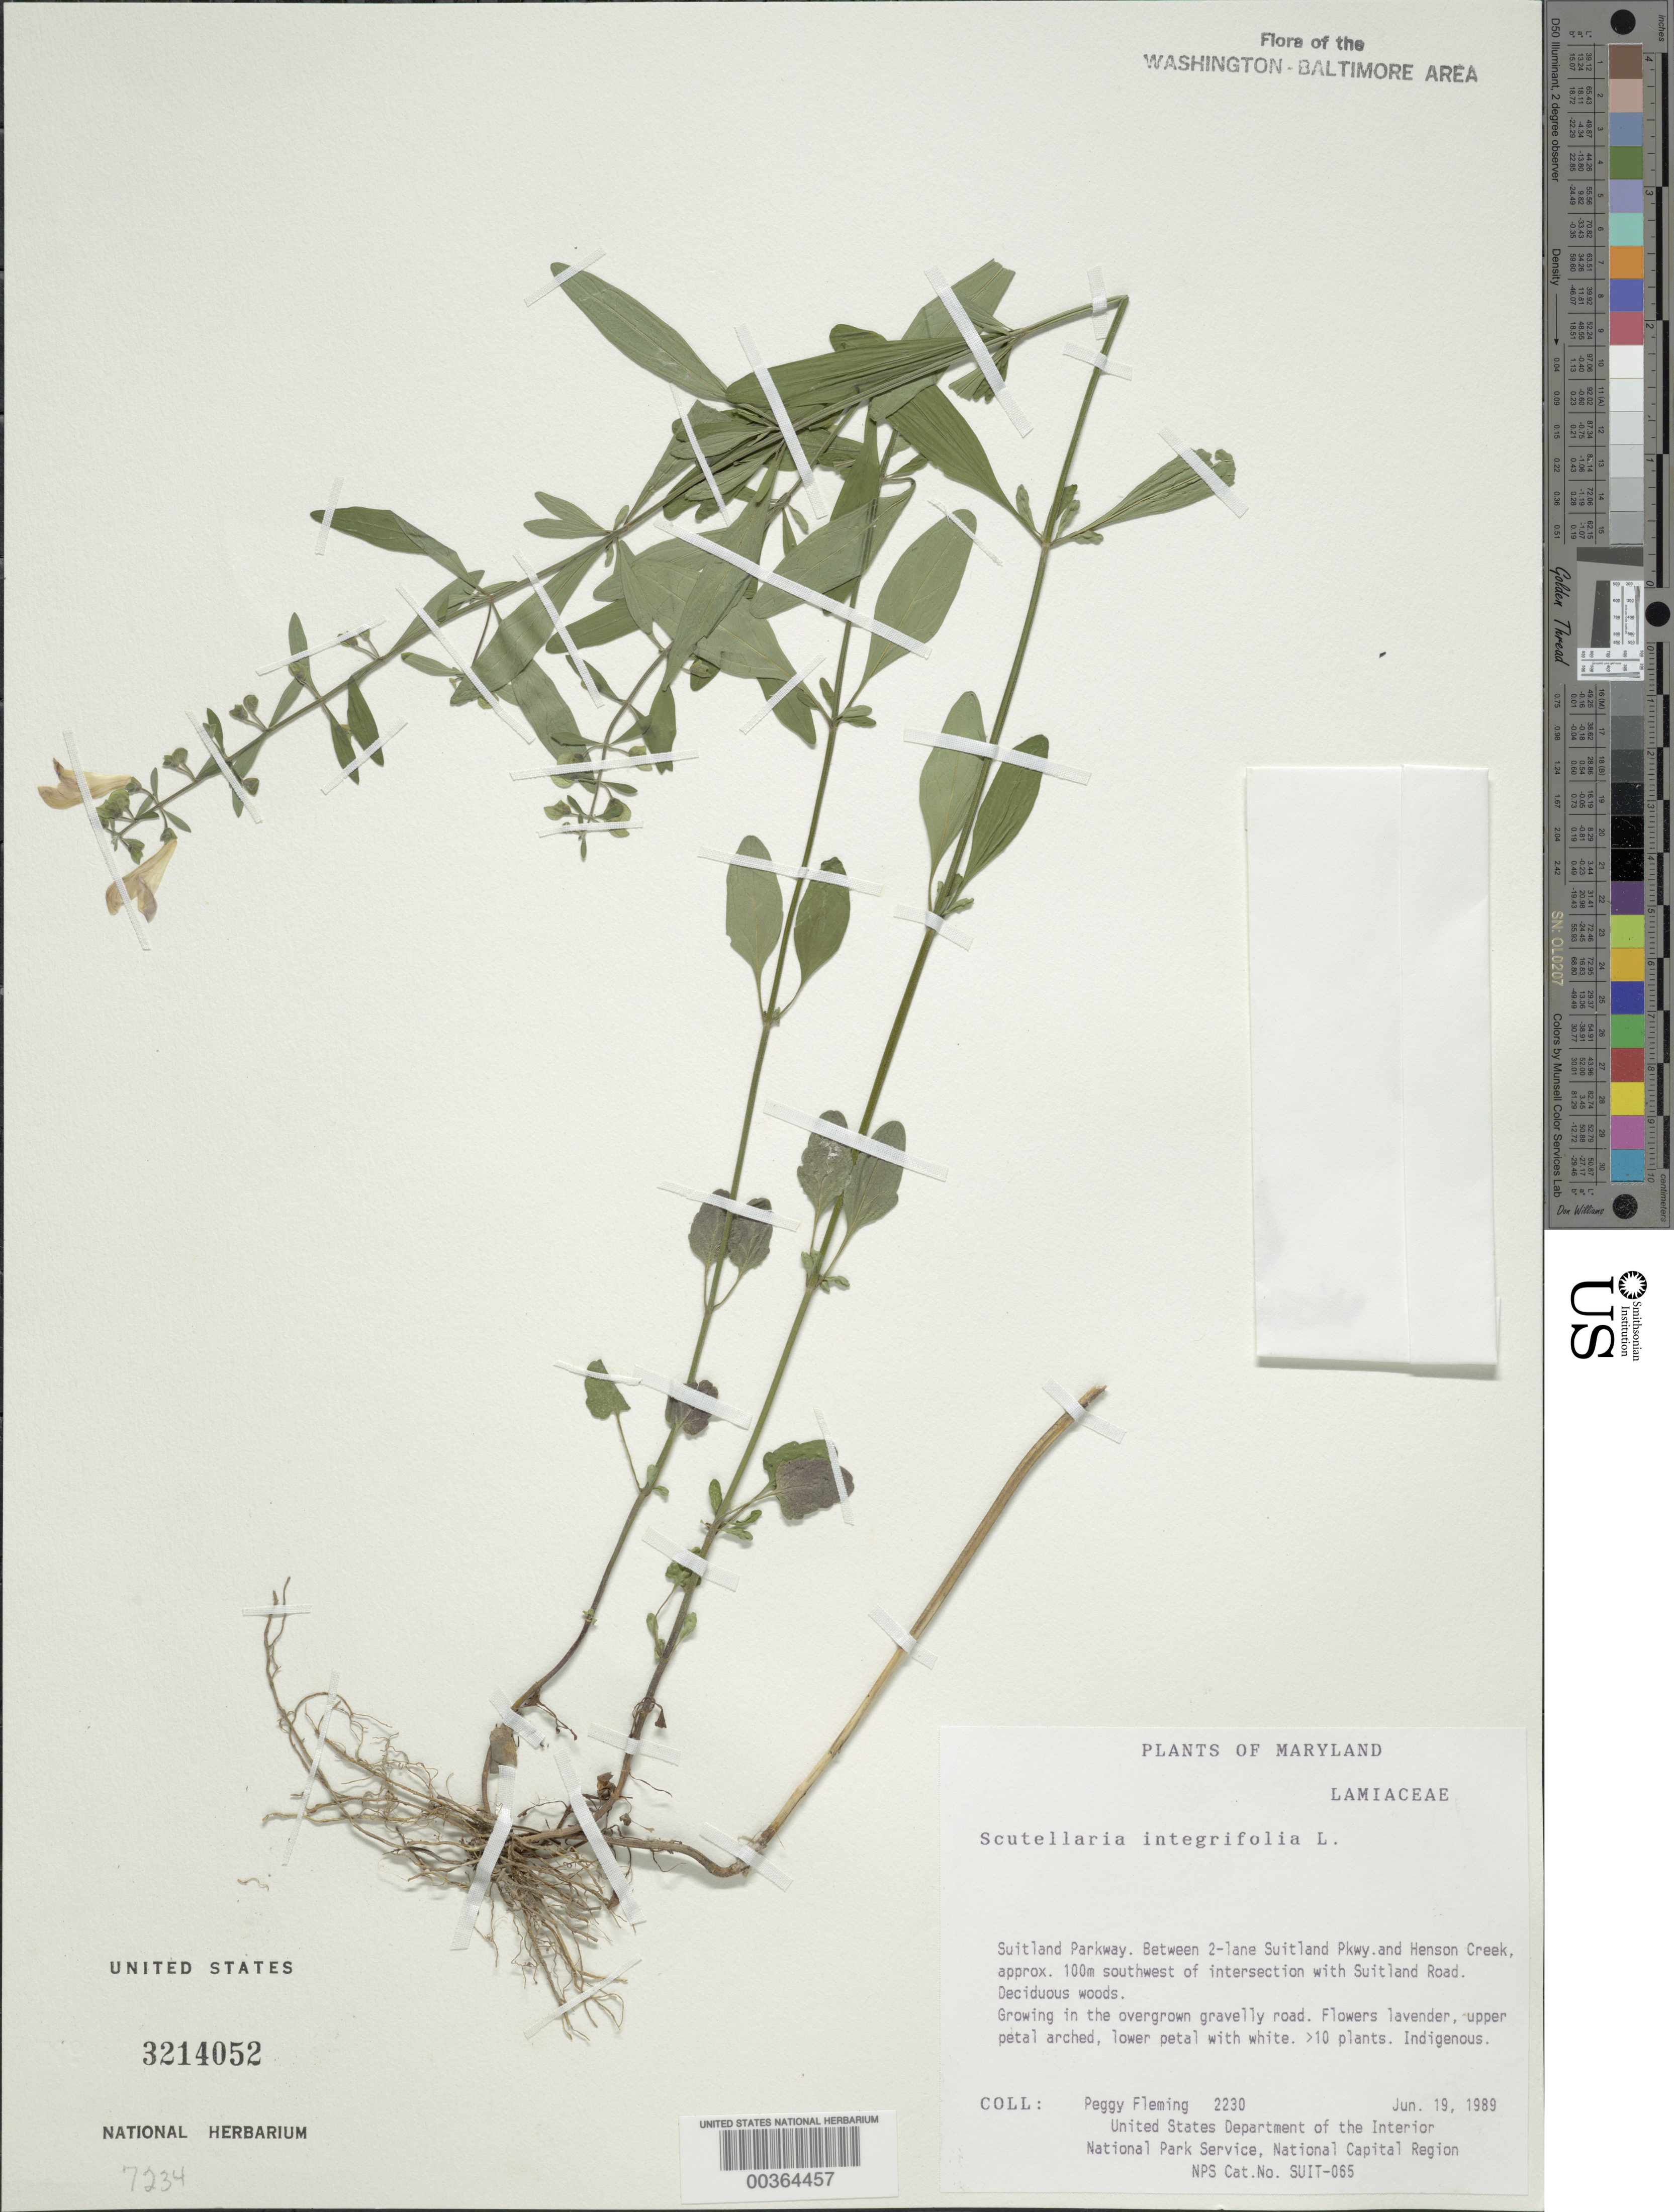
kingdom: Plantae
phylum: Tracheophyta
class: Magnoliopsida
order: Lamiales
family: Lamiaceae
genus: Scutellaria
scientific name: Scutellaria integrifolia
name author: L.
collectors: P. Fleming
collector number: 2230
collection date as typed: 19 Jun 1989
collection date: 1989-06-19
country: United States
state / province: Maryland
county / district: Prince George's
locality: Suitland Parkway, between 2 Lane Suitland Parkway and Henson Creek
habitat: Deciduous woods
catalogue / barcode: US 3214052